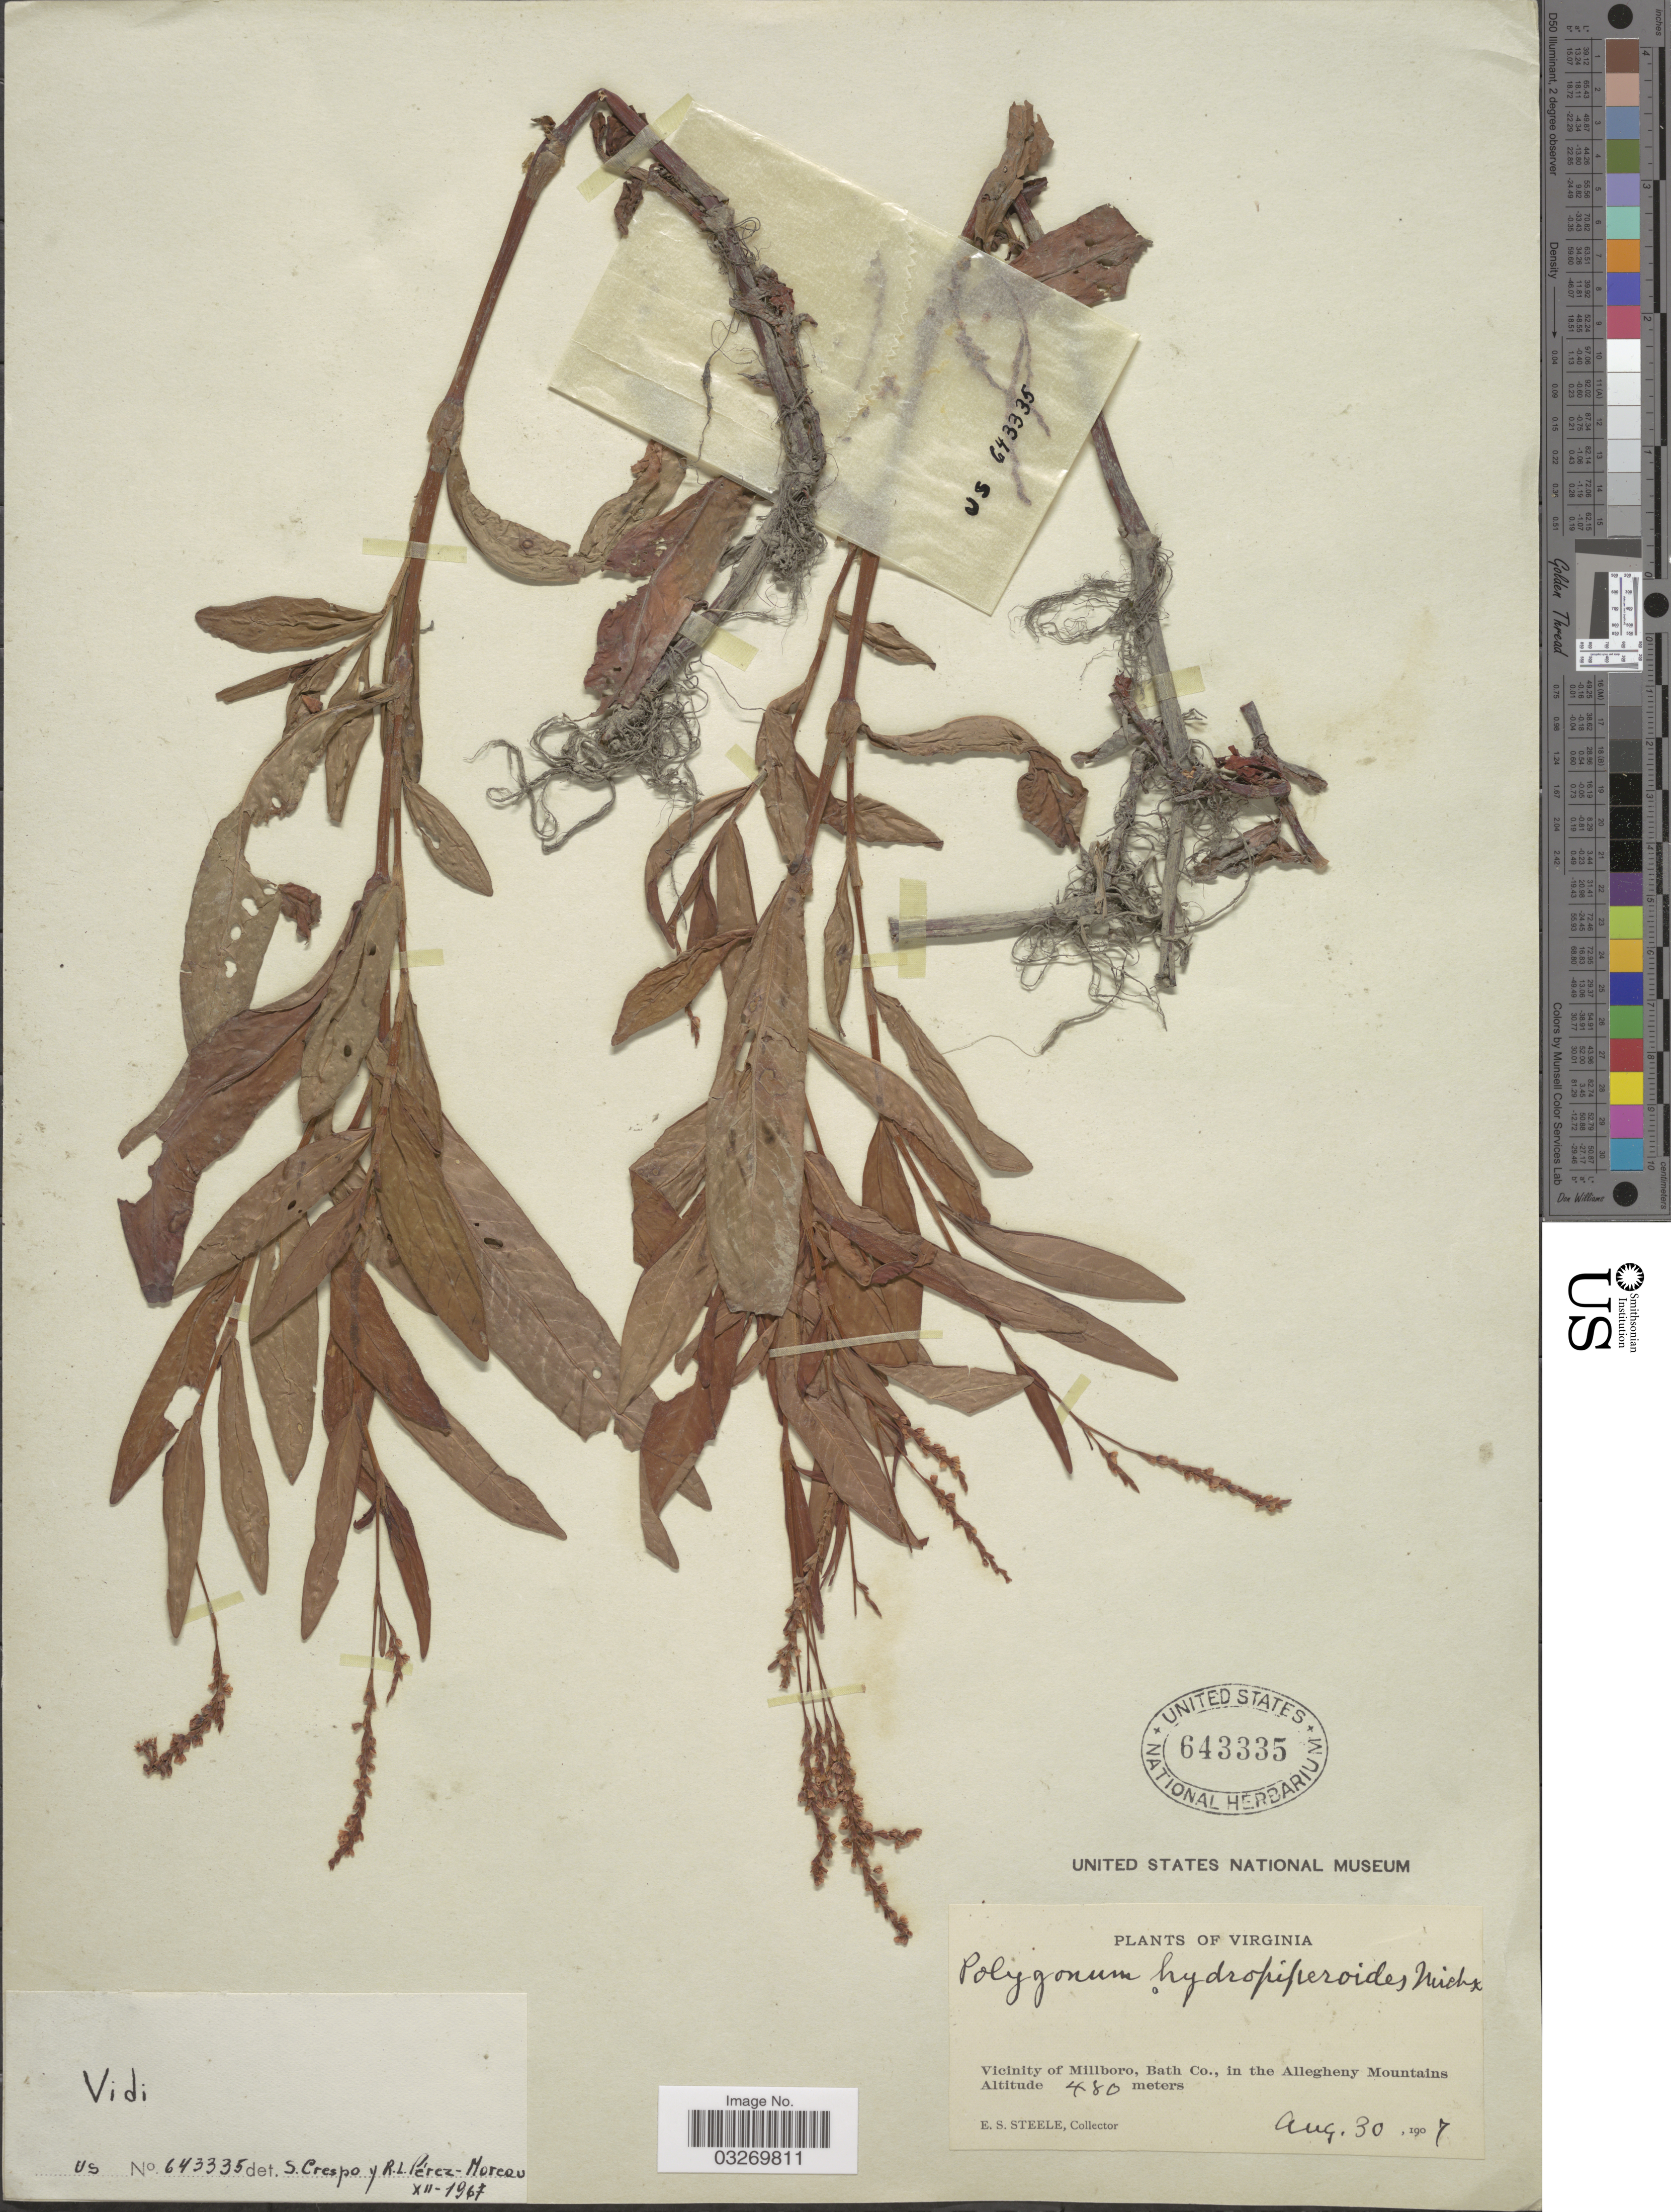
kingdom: Plantae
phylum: Tracheophyta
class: Magnoliopsida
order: Caryophyllales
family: Polygonaceae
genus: Persicaria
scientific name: Persicaria hydropiperoides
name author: (Michx.) Small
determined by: Atha, D. E.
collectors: E. Steele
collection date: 1907-08-30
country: United States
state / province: Virginia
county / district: Bath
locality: Vicinity of Millboro, Bath Co., in the Allegheny Mountains.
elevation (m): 480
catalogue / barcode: US 643335